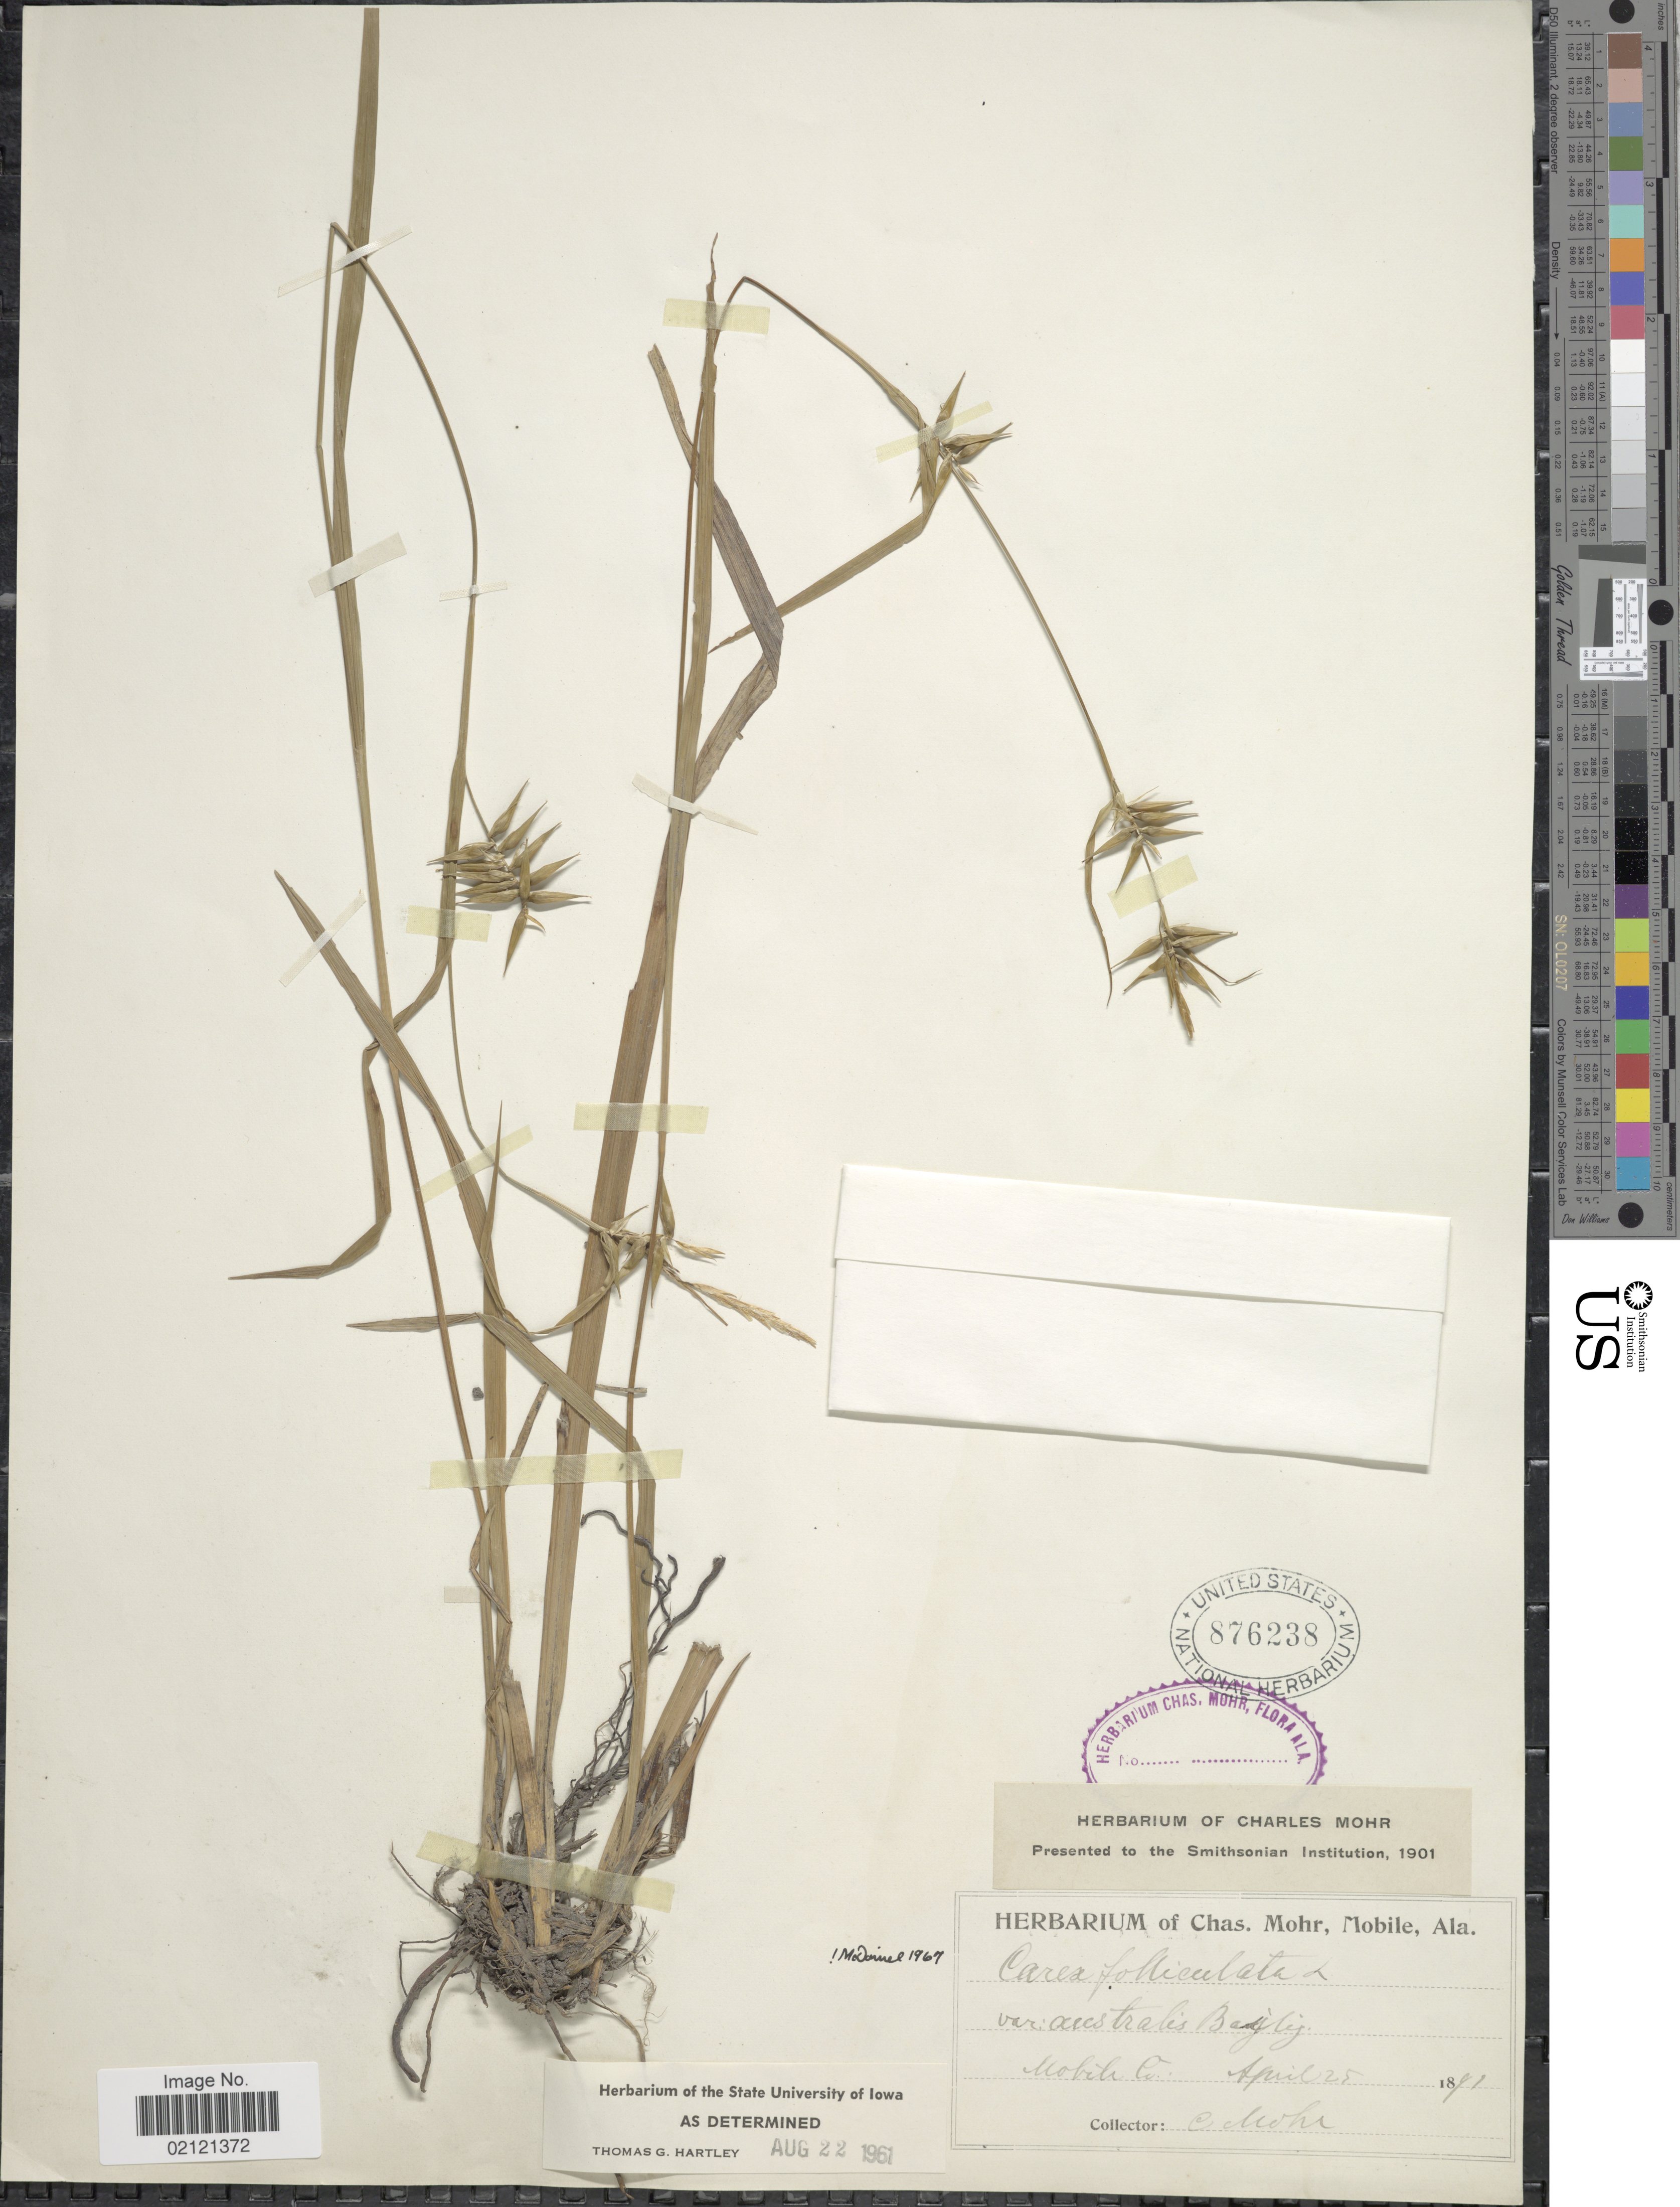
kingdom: Plantae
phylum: Tracheophyta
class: Liliopsida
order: Poales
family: Cyperaceae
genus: Carex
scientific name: Carex lonchocarpa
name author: Willd. ex Spreng.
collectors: C. T. Mohr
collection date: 1891-04-25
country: United States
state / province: Alabama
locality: Mobile Co.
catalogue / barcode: US 876238